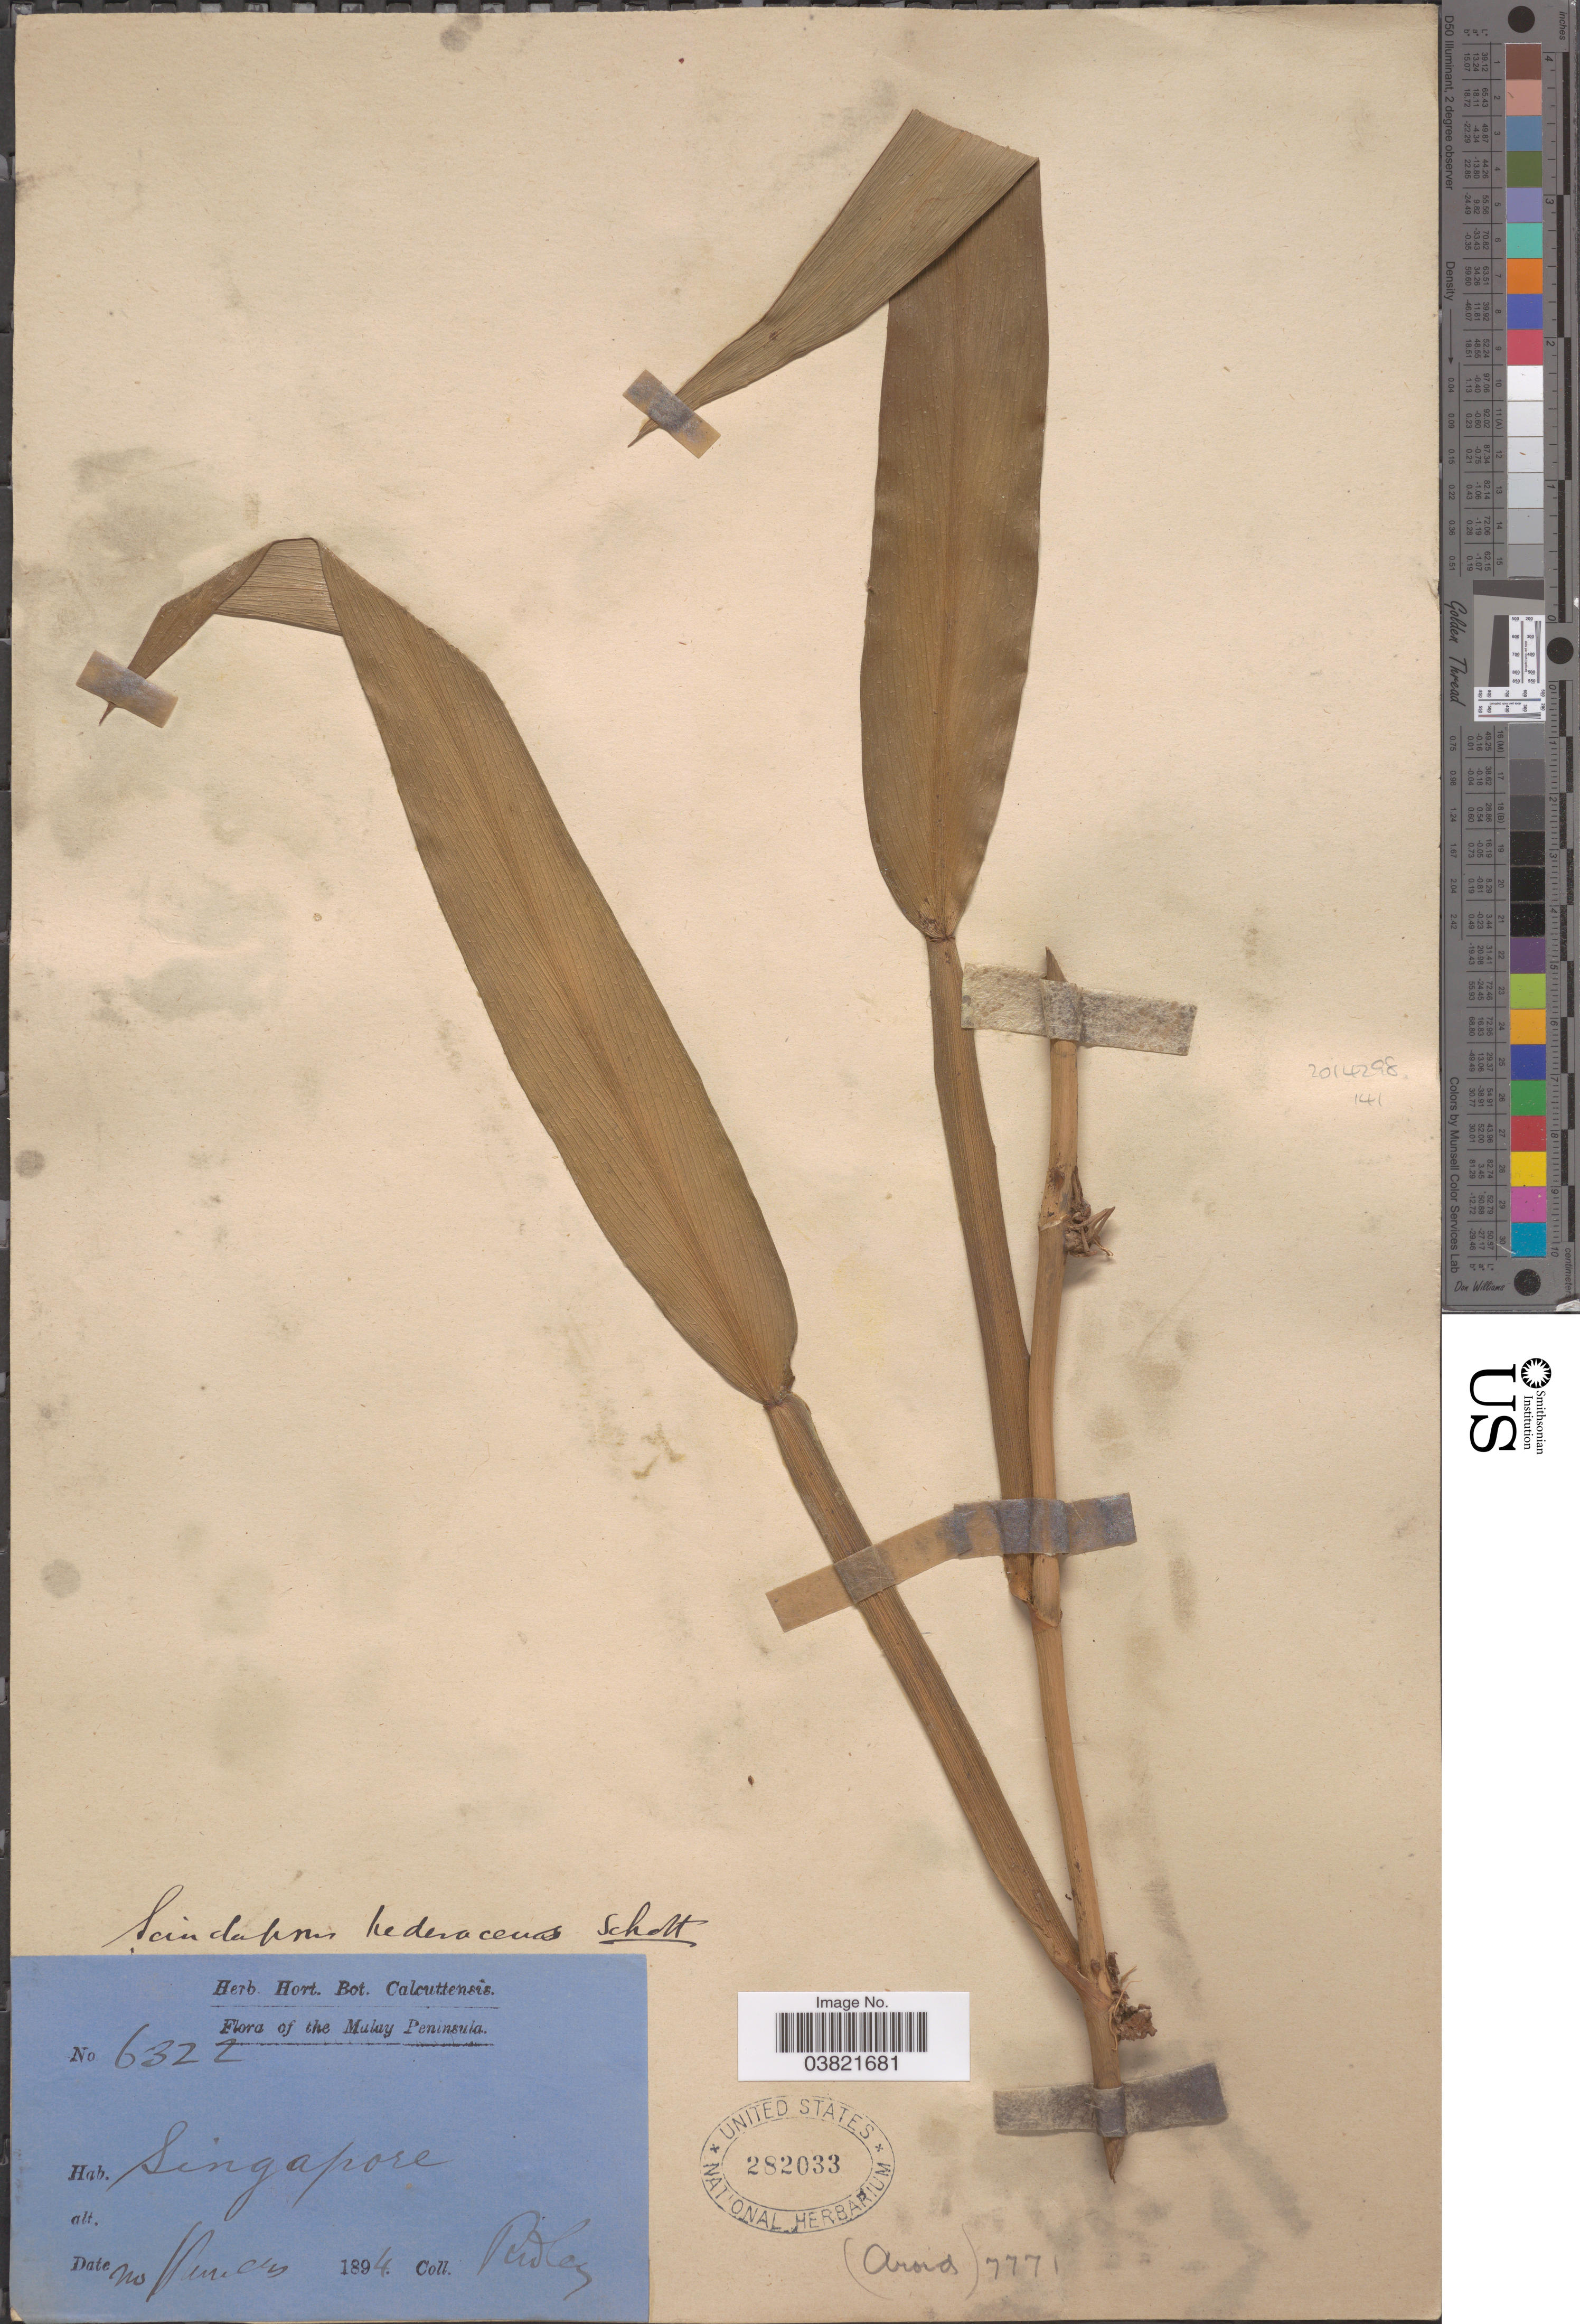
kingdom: Plantae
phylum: Tracheophyta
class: Liliopsida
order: Alismatales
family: Araceae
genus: Scindapsus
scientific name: Scindapsus hederaceus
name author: Miq.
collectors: -. Ridley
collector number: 6322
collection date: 1894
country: Singapore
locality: Malay Peninsula.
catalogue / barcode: US 282033